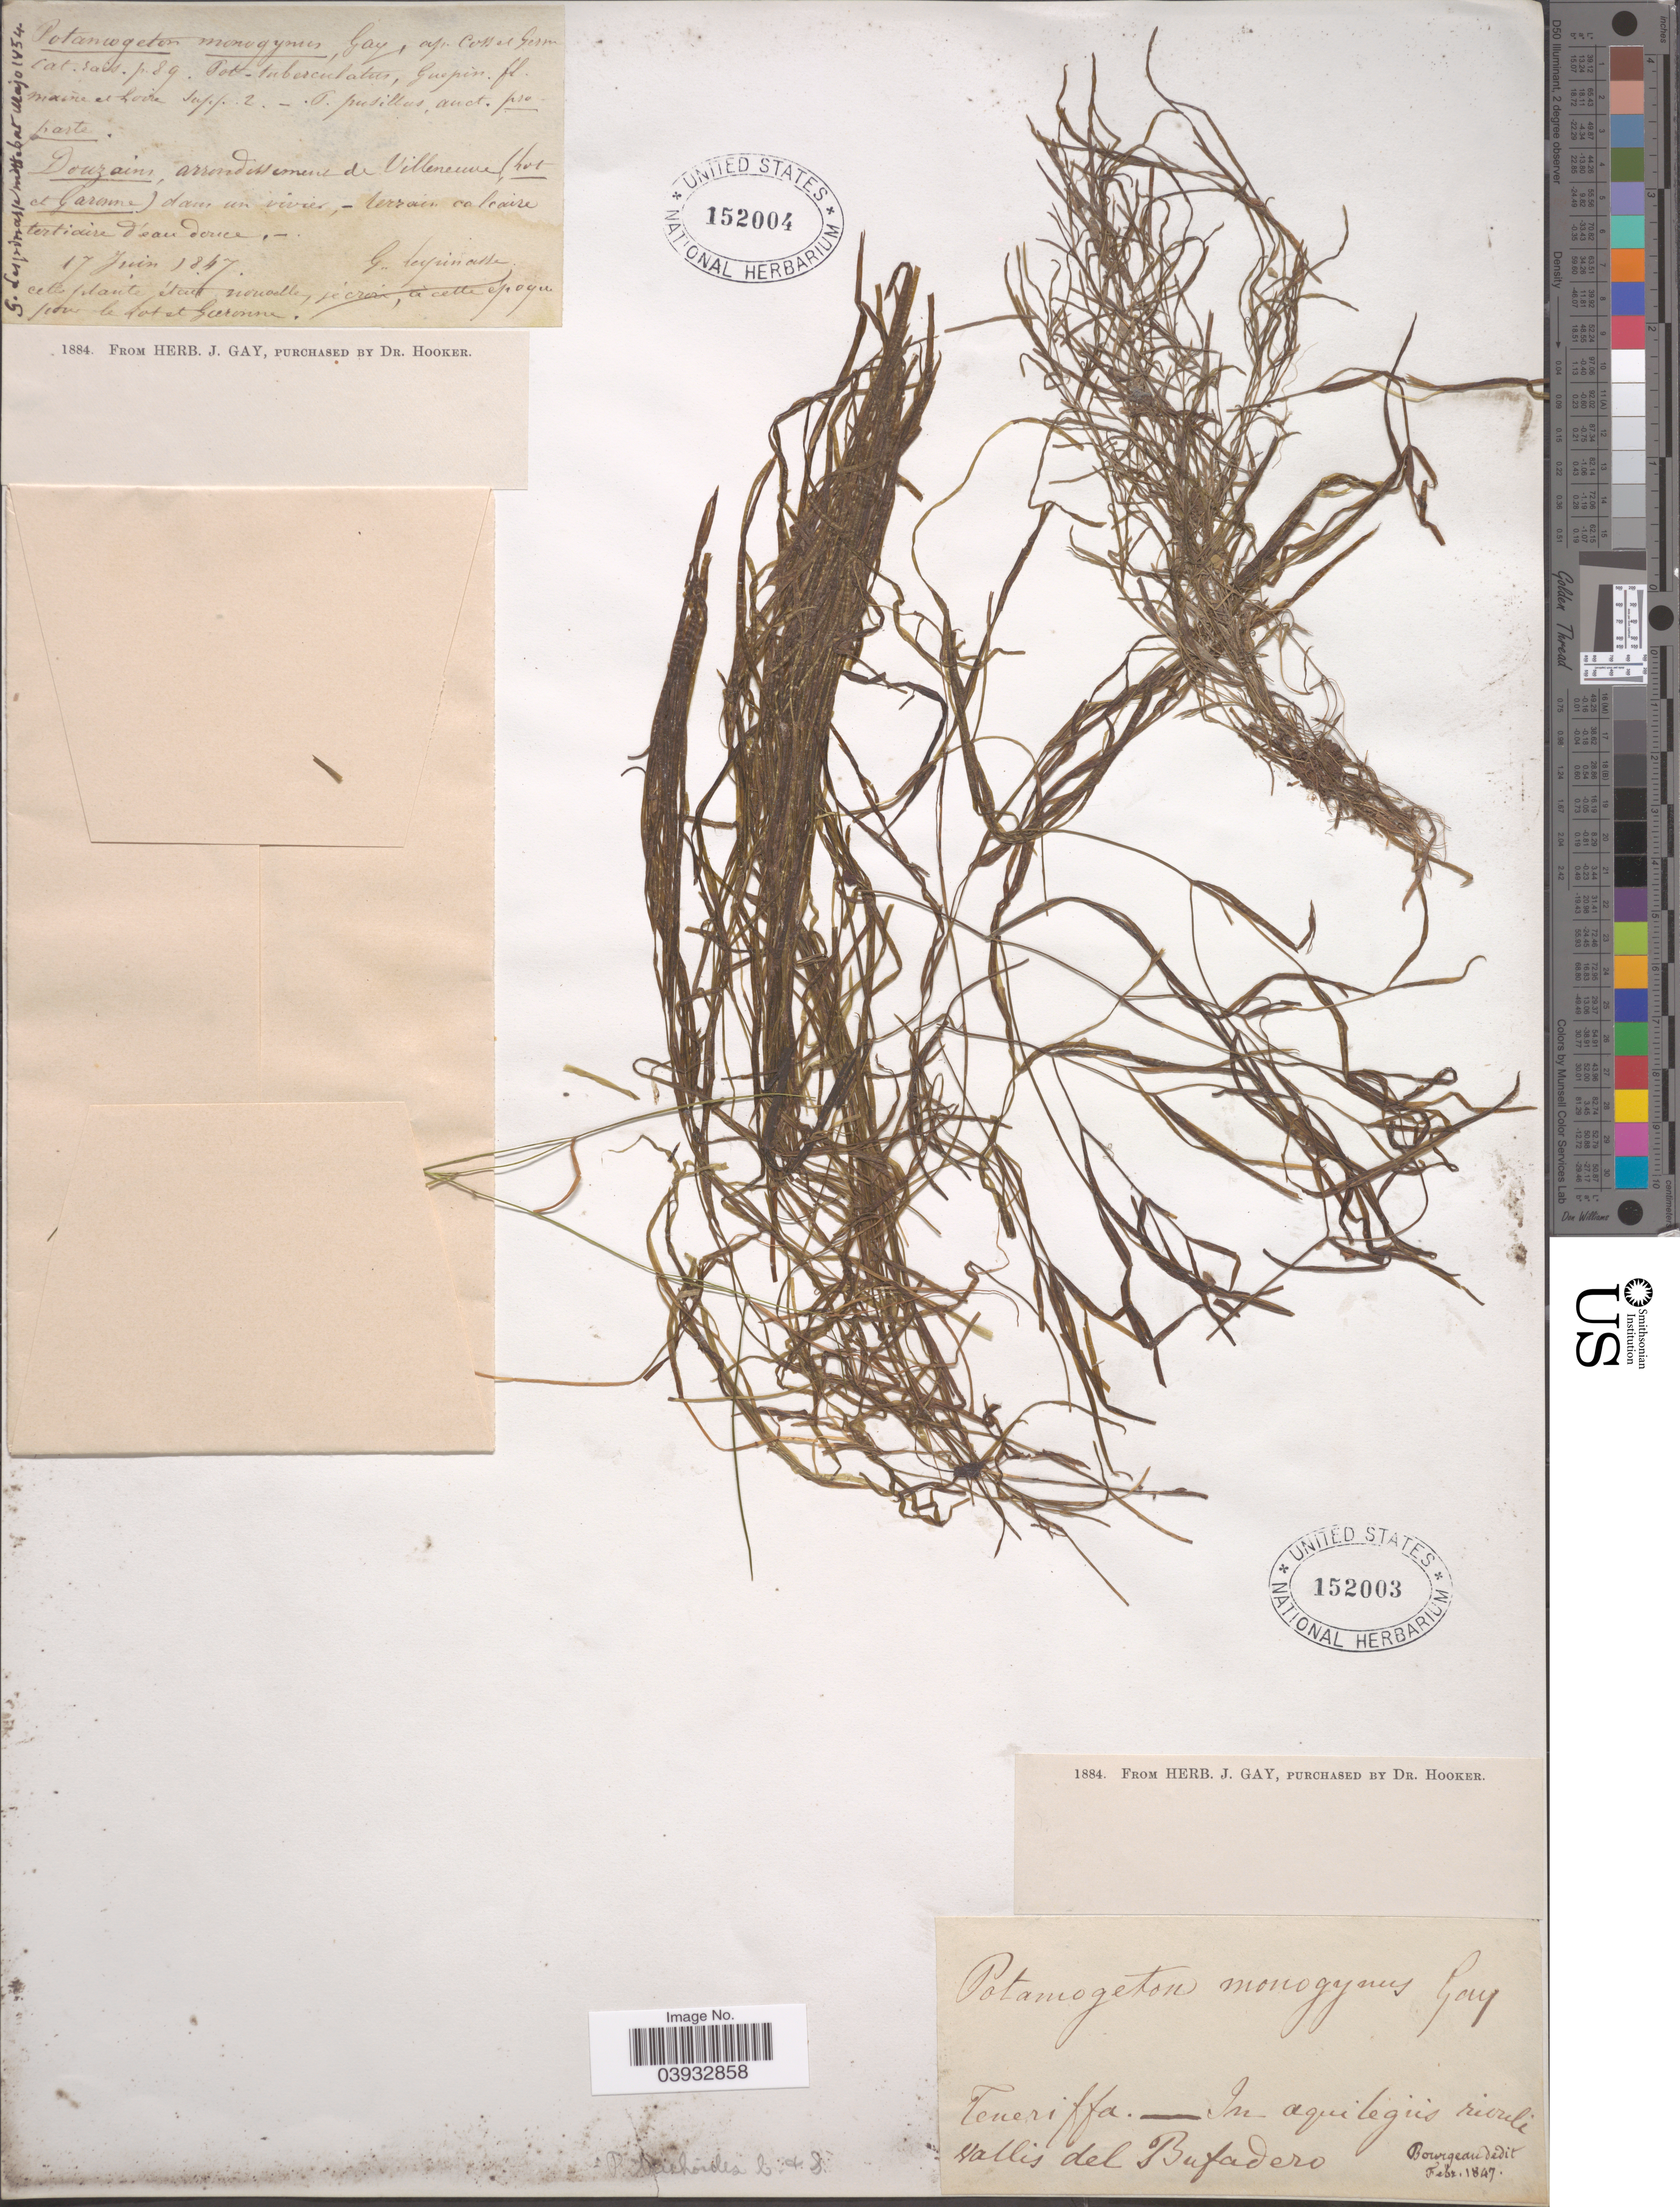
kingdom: Plantae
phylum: Tracheophyta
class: Liliopsida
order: Alismatales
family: Potamogetonaceae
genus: Potamogeton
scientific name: Potamogeton trichoides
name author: Cham. & Schltdl.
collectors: ex herb. J. Gay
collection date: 1854-05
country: France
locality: Stai nouvelle, jecroix, cicelle epogu frous le Lot et Garonne. [interpreted]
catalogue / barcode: US 152004-2